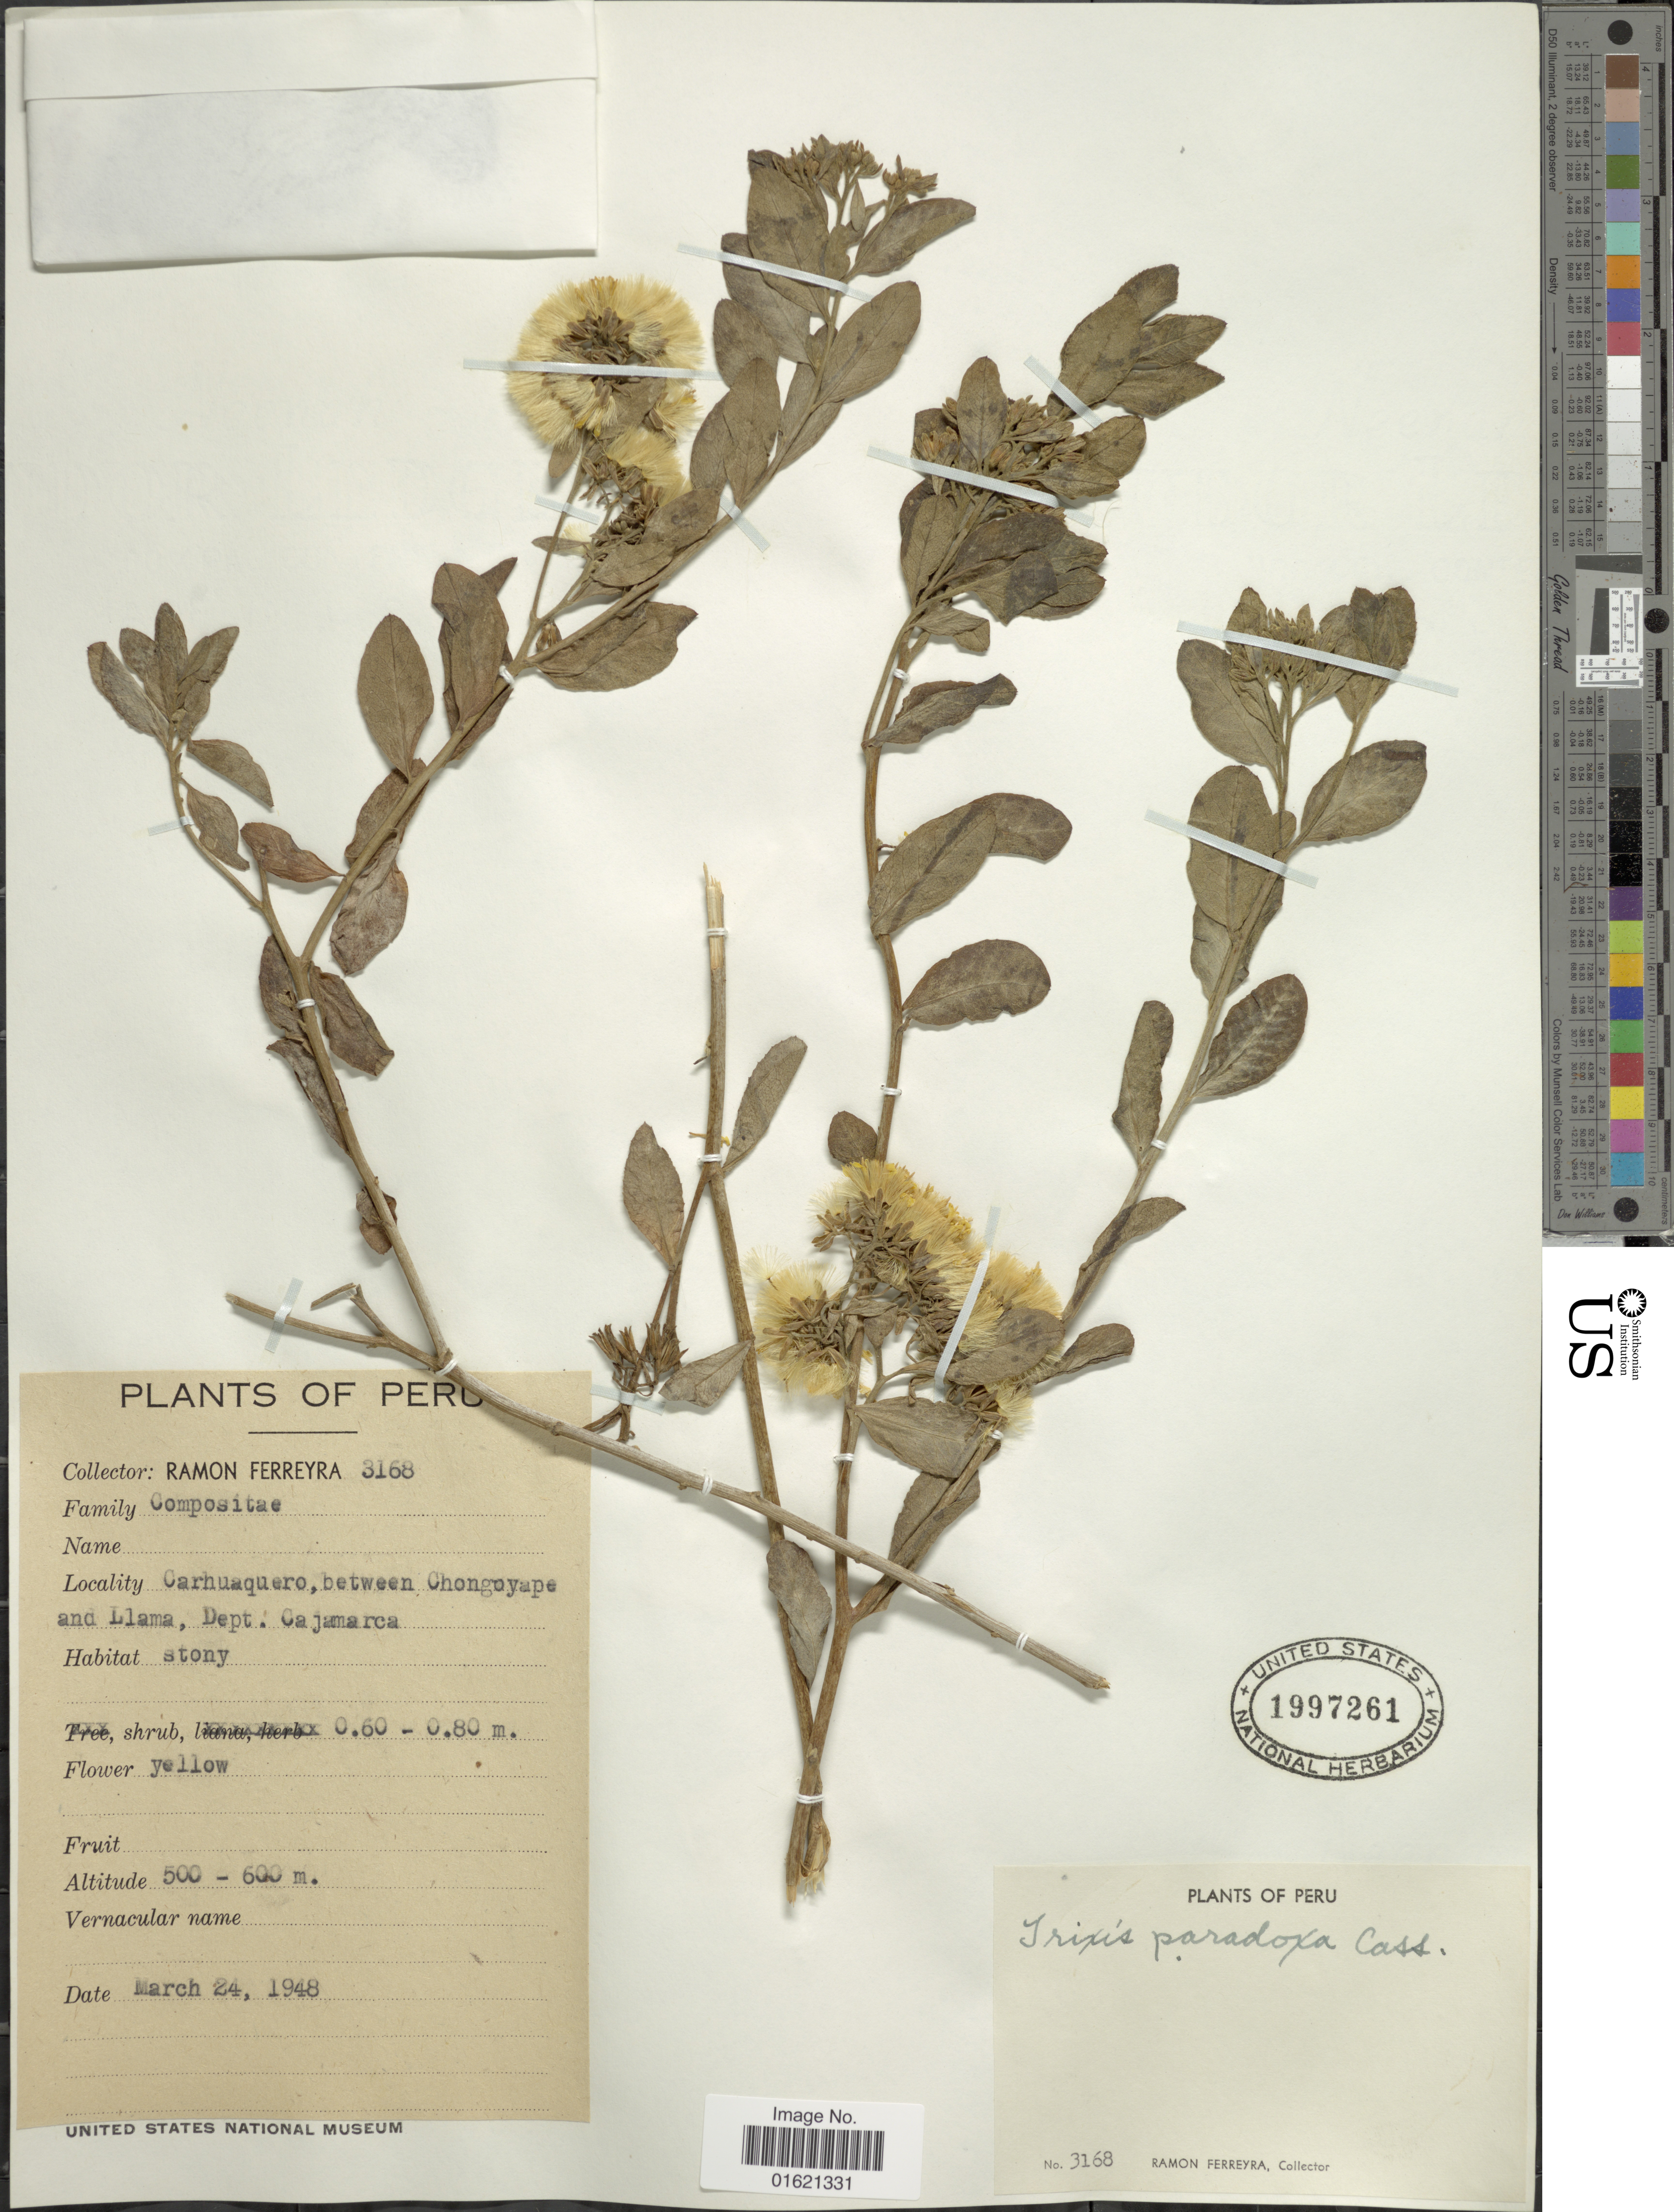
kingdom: Plantae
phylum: Tracheophyta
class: Magnoliopsida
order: Asterales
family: Asteraceae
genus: Trixis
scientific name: Trixis cacalioides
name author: (Kunth) D. Don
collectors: R. A. Ferreyra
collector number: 3168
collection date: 1948-03-24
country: Peru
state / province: Cajamarca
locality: Carhuaquero, between Chongoyape and Llama, Dept Cajamarca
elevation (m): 500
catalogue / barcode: US 1997261